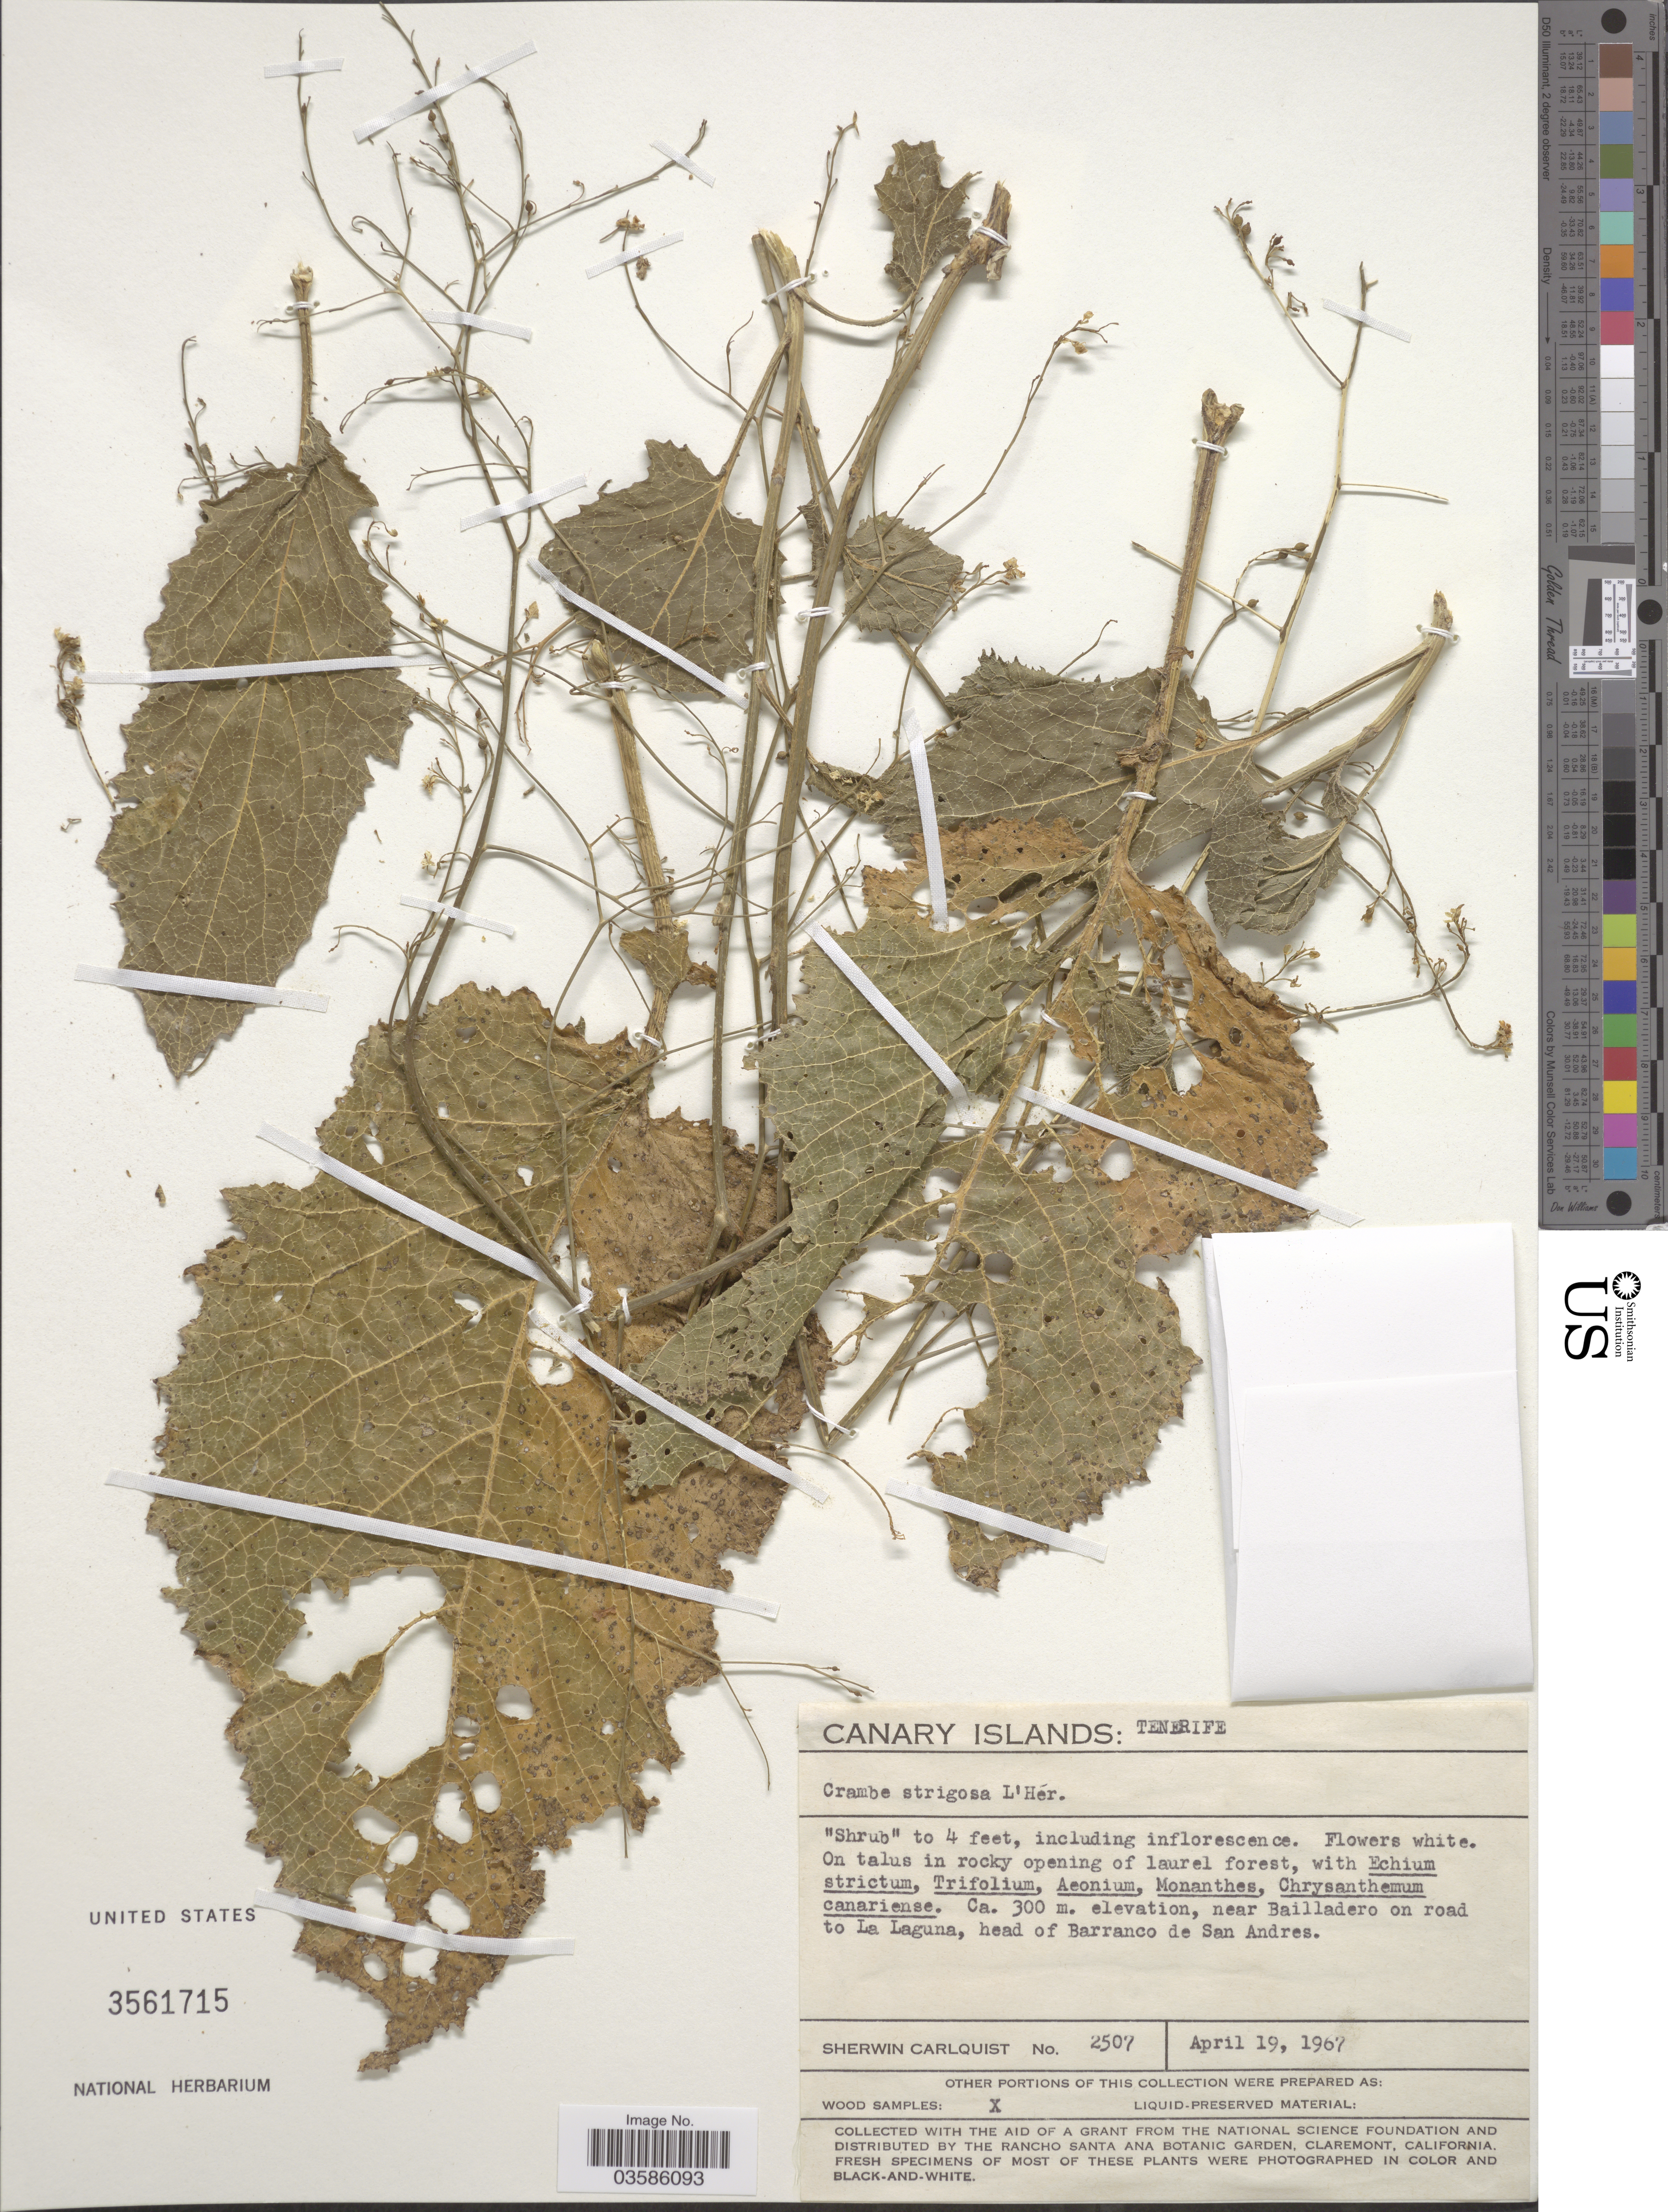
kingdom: Plantae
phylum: Tracheophyta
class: Magnoliopsida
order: Brassicales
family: Brassicaceae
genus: Crambe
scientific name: Crambe strigosa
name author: L'Hér.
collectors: S. Carlquist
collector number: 2507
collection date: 1967-04-19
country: Spain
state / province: Canarias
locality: Canary Islands: Tenerife. Near Bailladero on road to La Laguna, head of Barranco de San Andres.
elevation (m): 300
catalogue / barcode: US 3561715